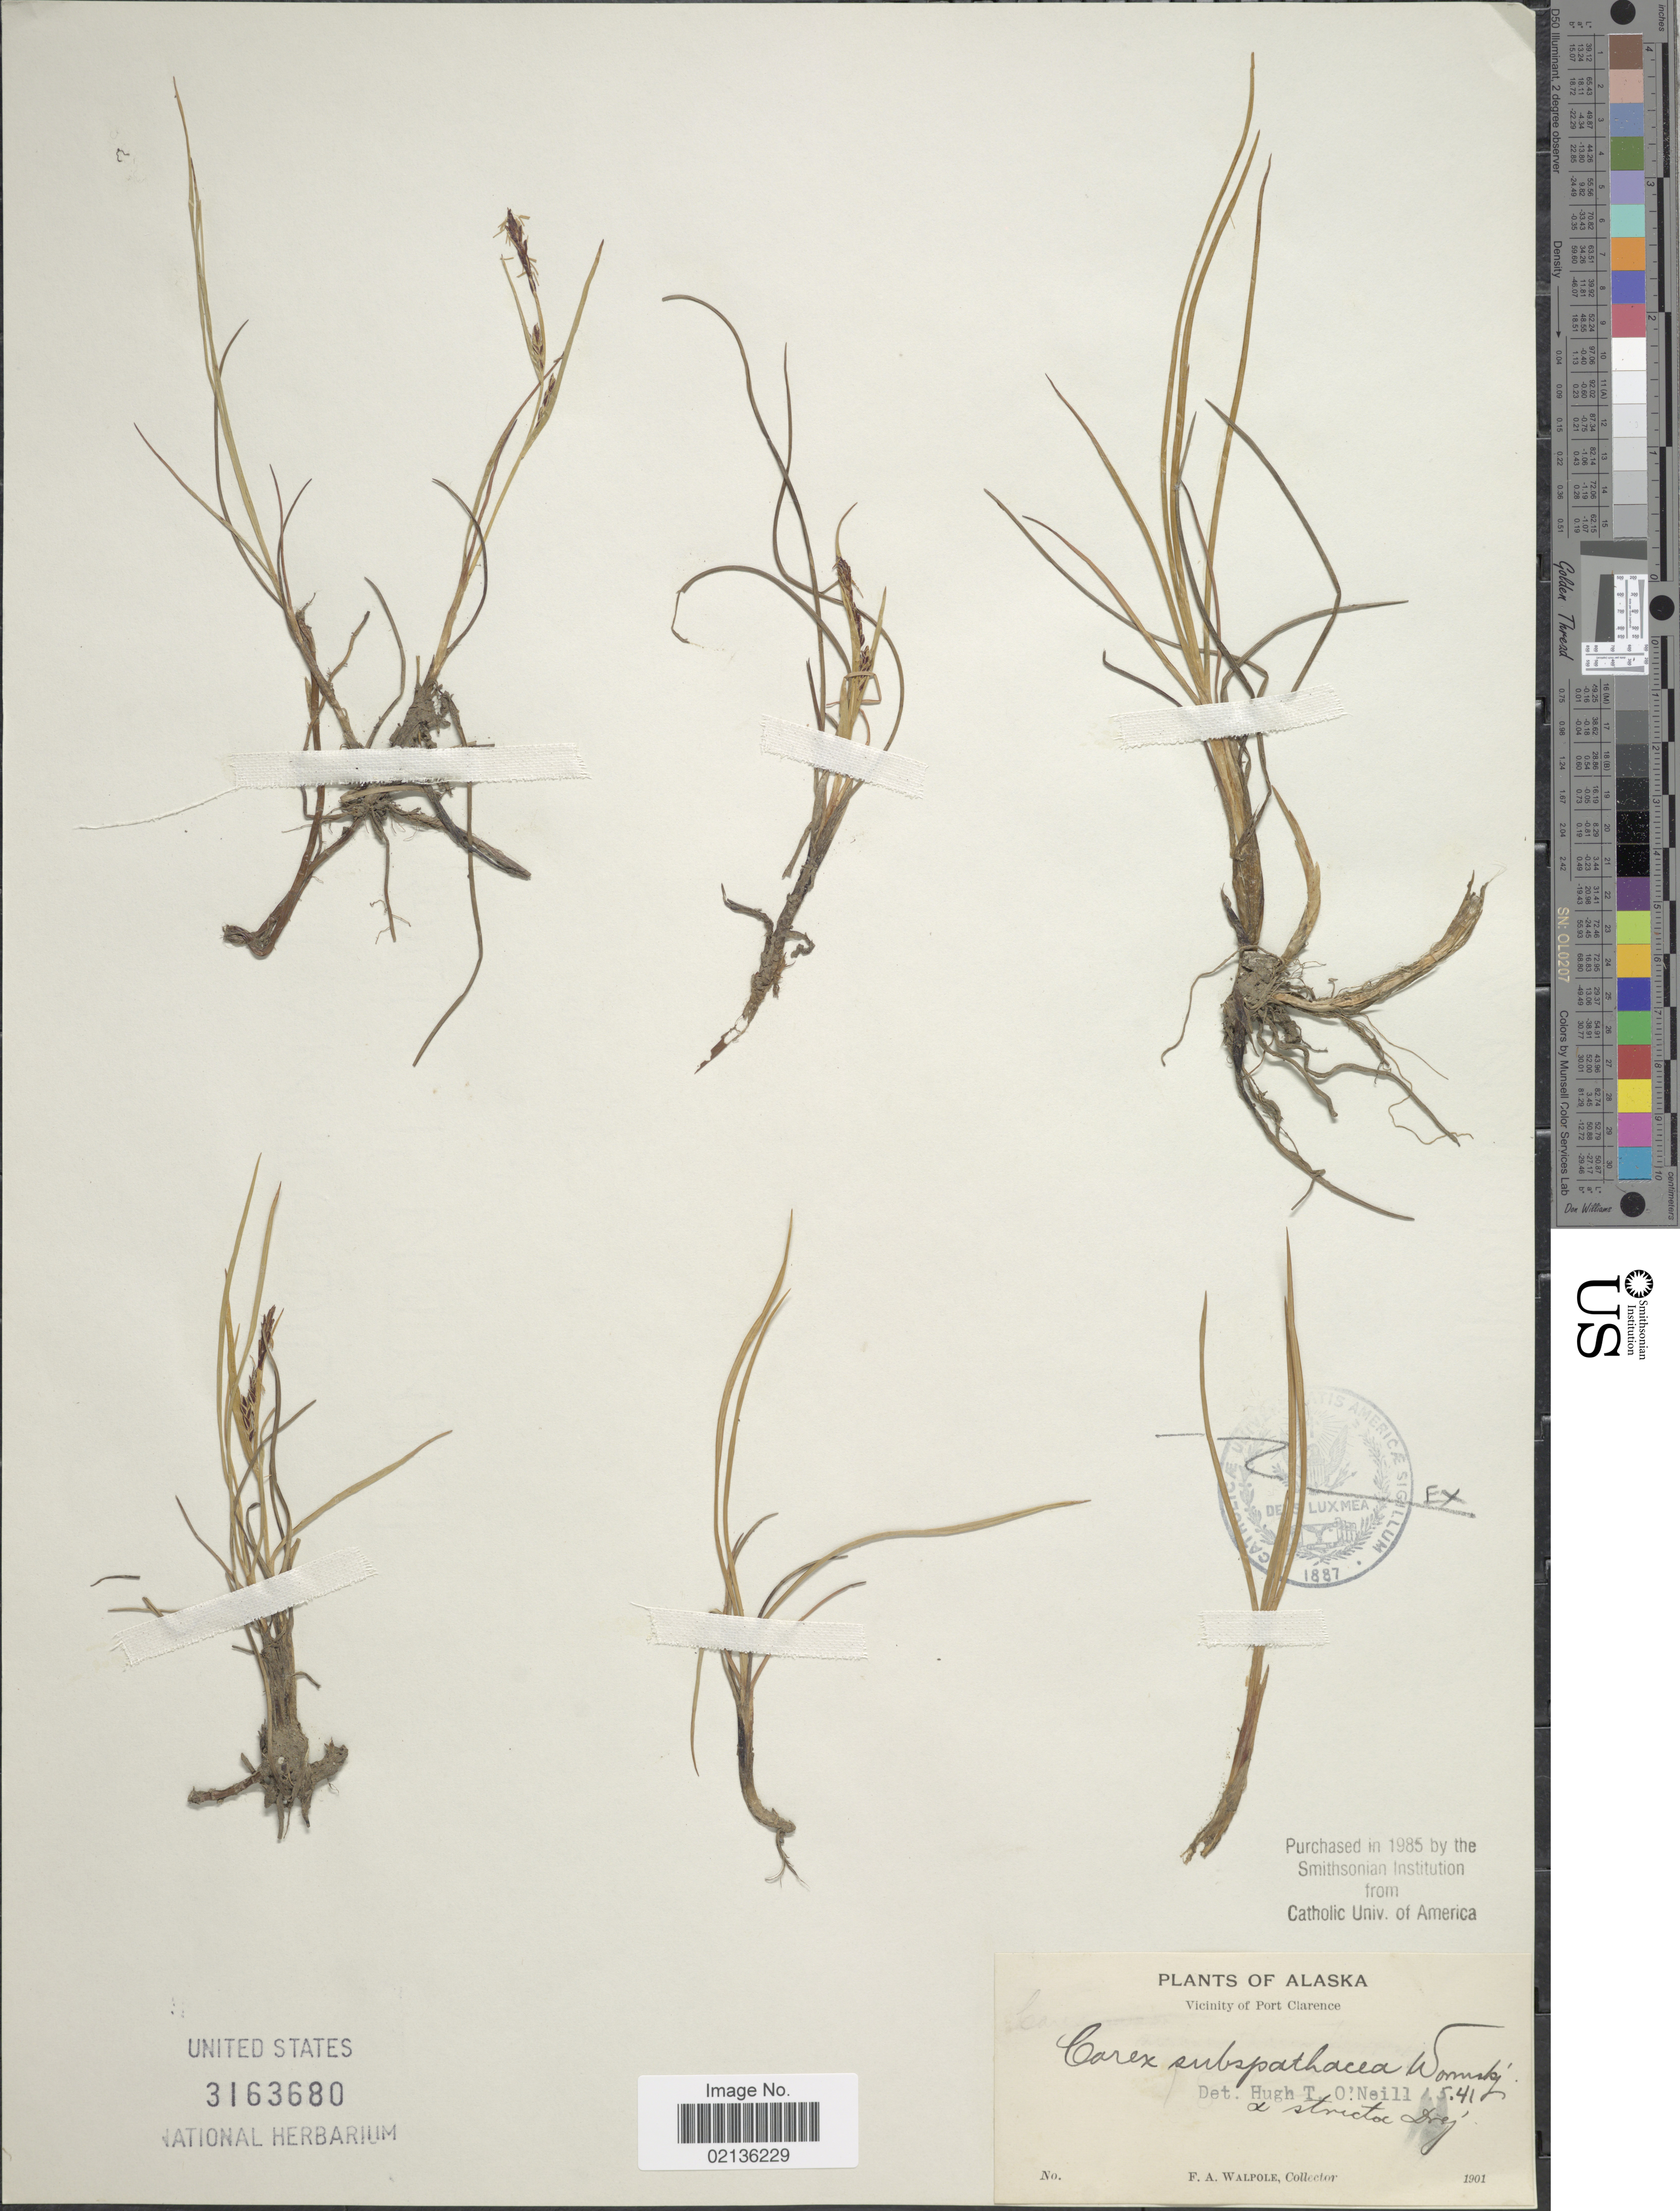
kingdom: Plantae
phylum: Tracheophyta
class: Liliopsida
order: Poales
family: Cyperaceae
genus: Carex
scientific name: Carex subspathacea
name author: Wormsk. ex Hornem.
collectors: F. Walpole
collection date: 1901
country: United States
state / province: Alaska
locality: Vicinity of Port Clarence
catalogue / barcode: US 3163680